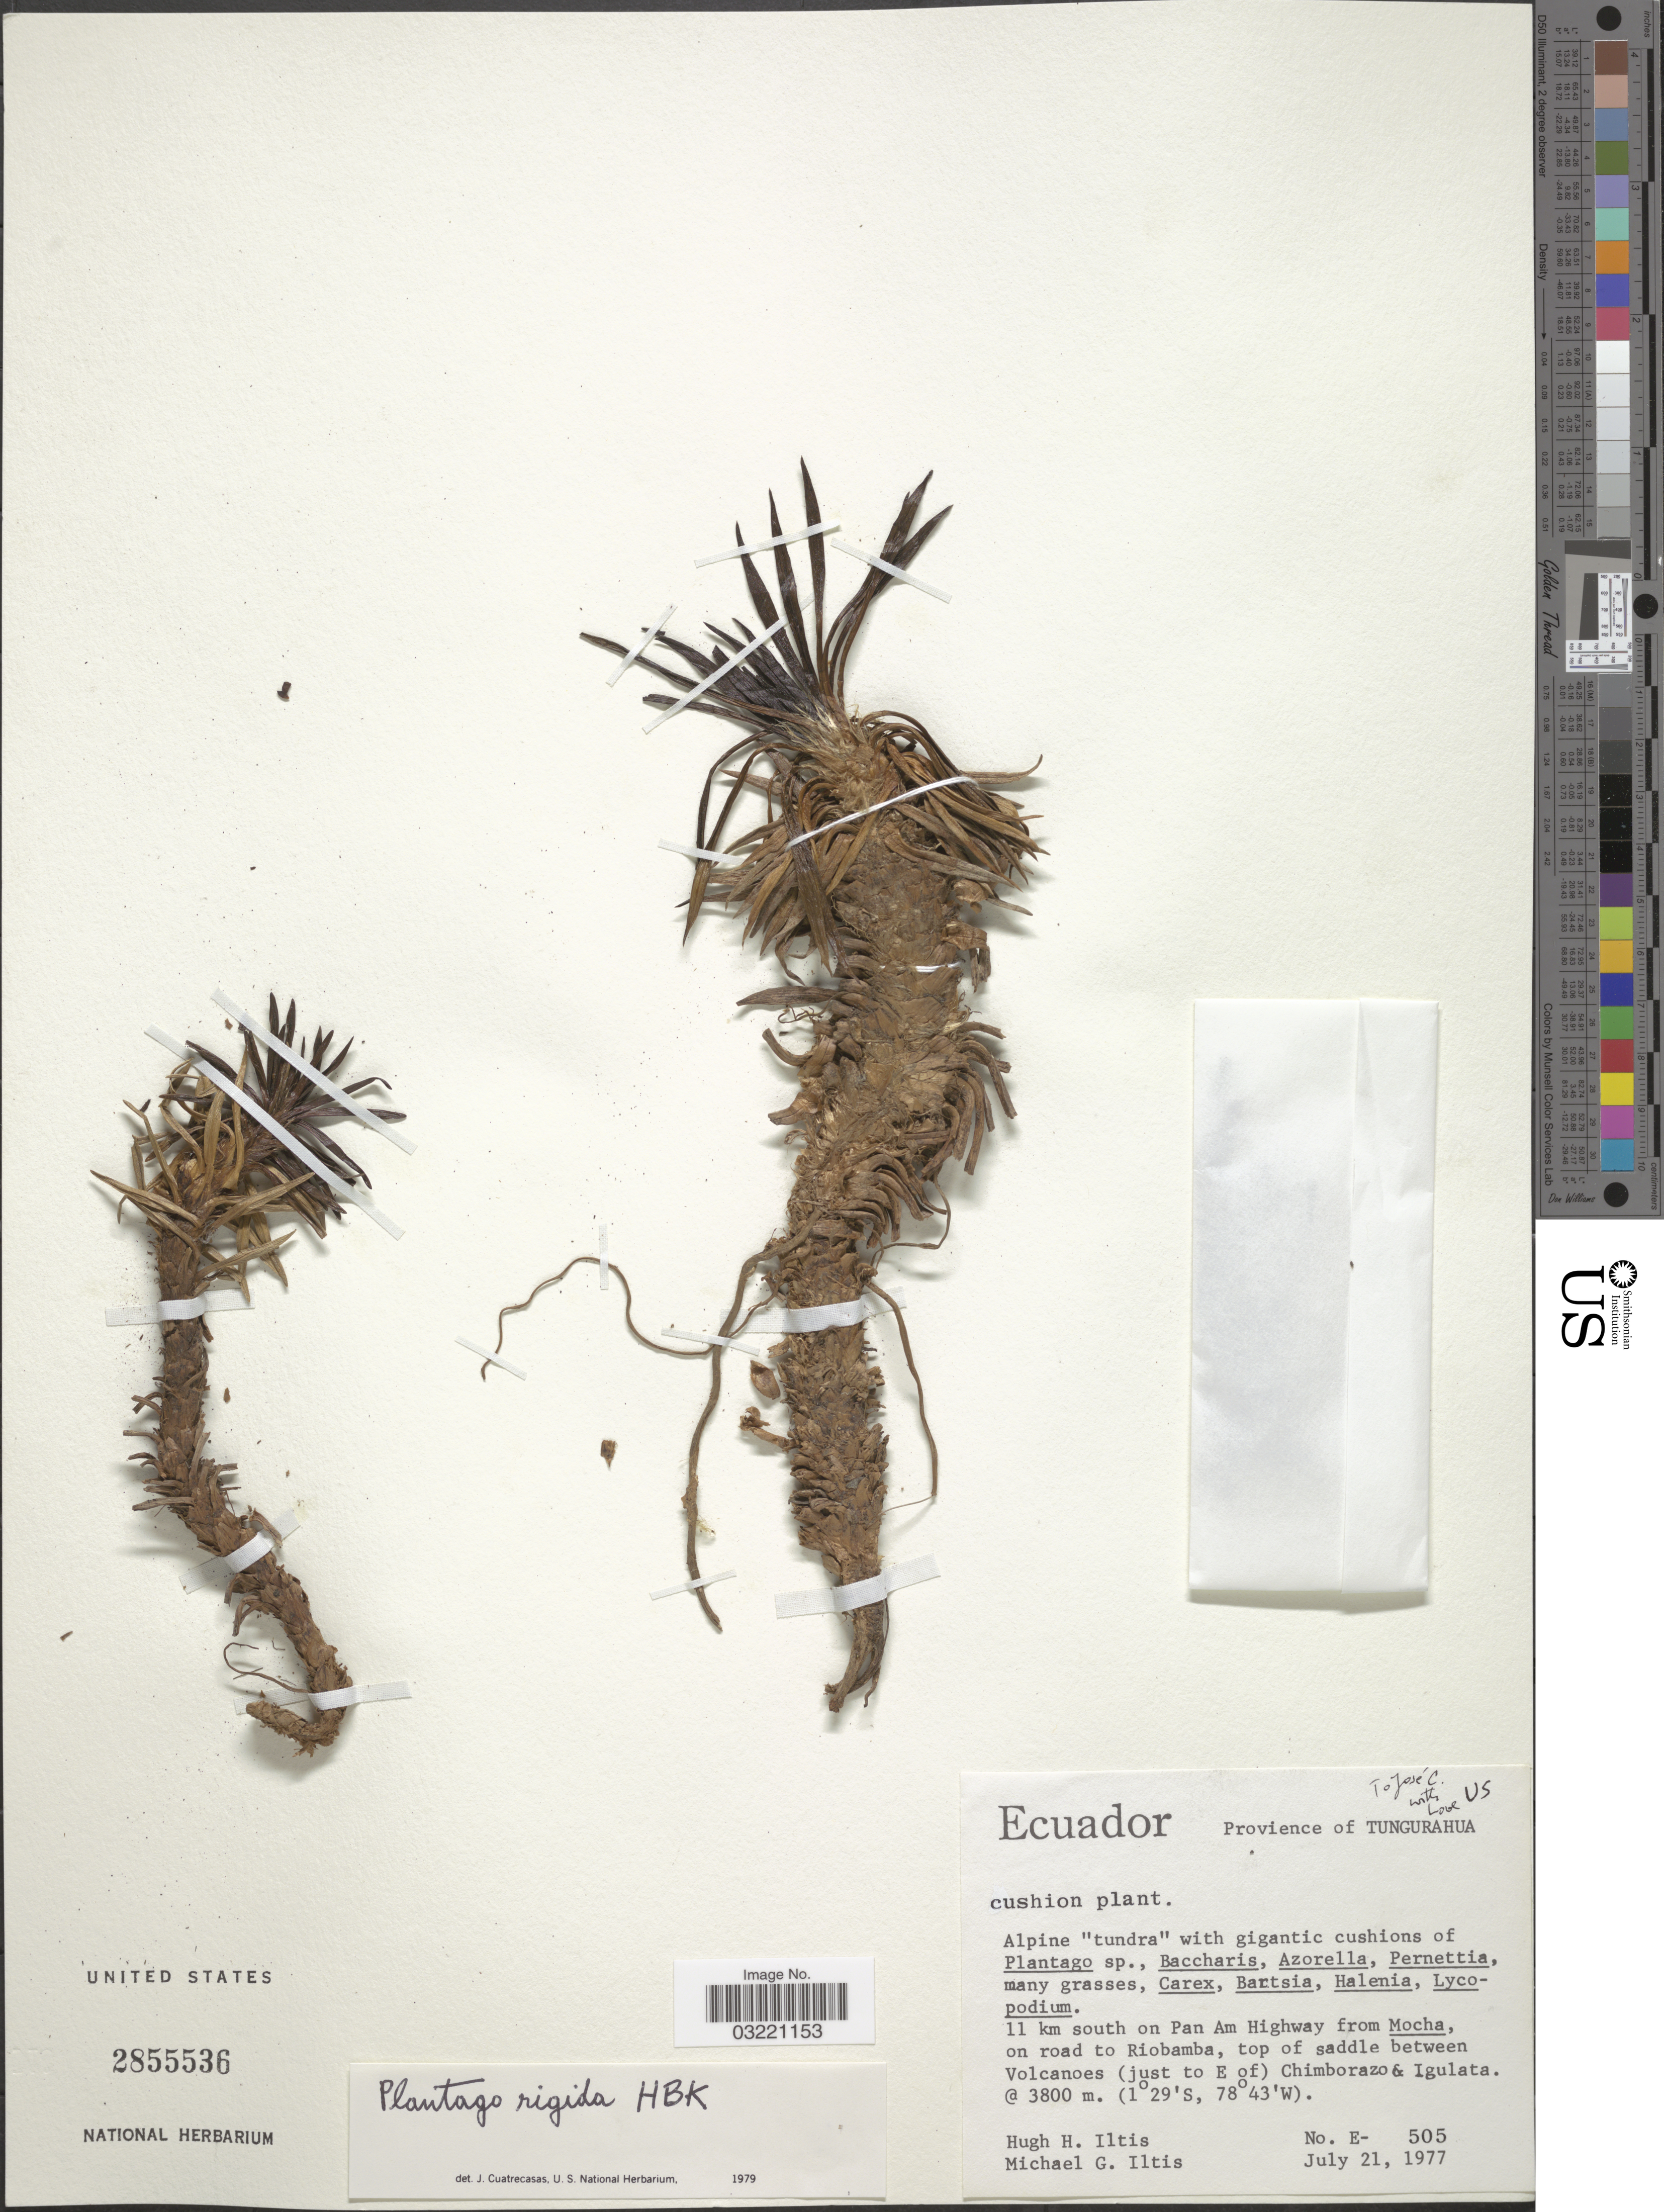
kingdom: Plantae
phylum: Tracheophyta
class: Magnoliopsida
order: Lamiales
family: Plantaginaceae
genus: Plantago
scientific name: Plantago rigida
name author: Kunth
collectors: H. H. Iltis & M. G. Iltis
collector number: E-505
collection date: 1977-07-21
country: Ecuador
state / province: Tungurahua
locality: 11 km south on Pan Am Highway from Mocha, on road to Riobamba, top of saddle between Volcanoes (just to E of) Chimborazo & Igulata.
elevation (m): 3800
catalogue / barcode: US 2855536